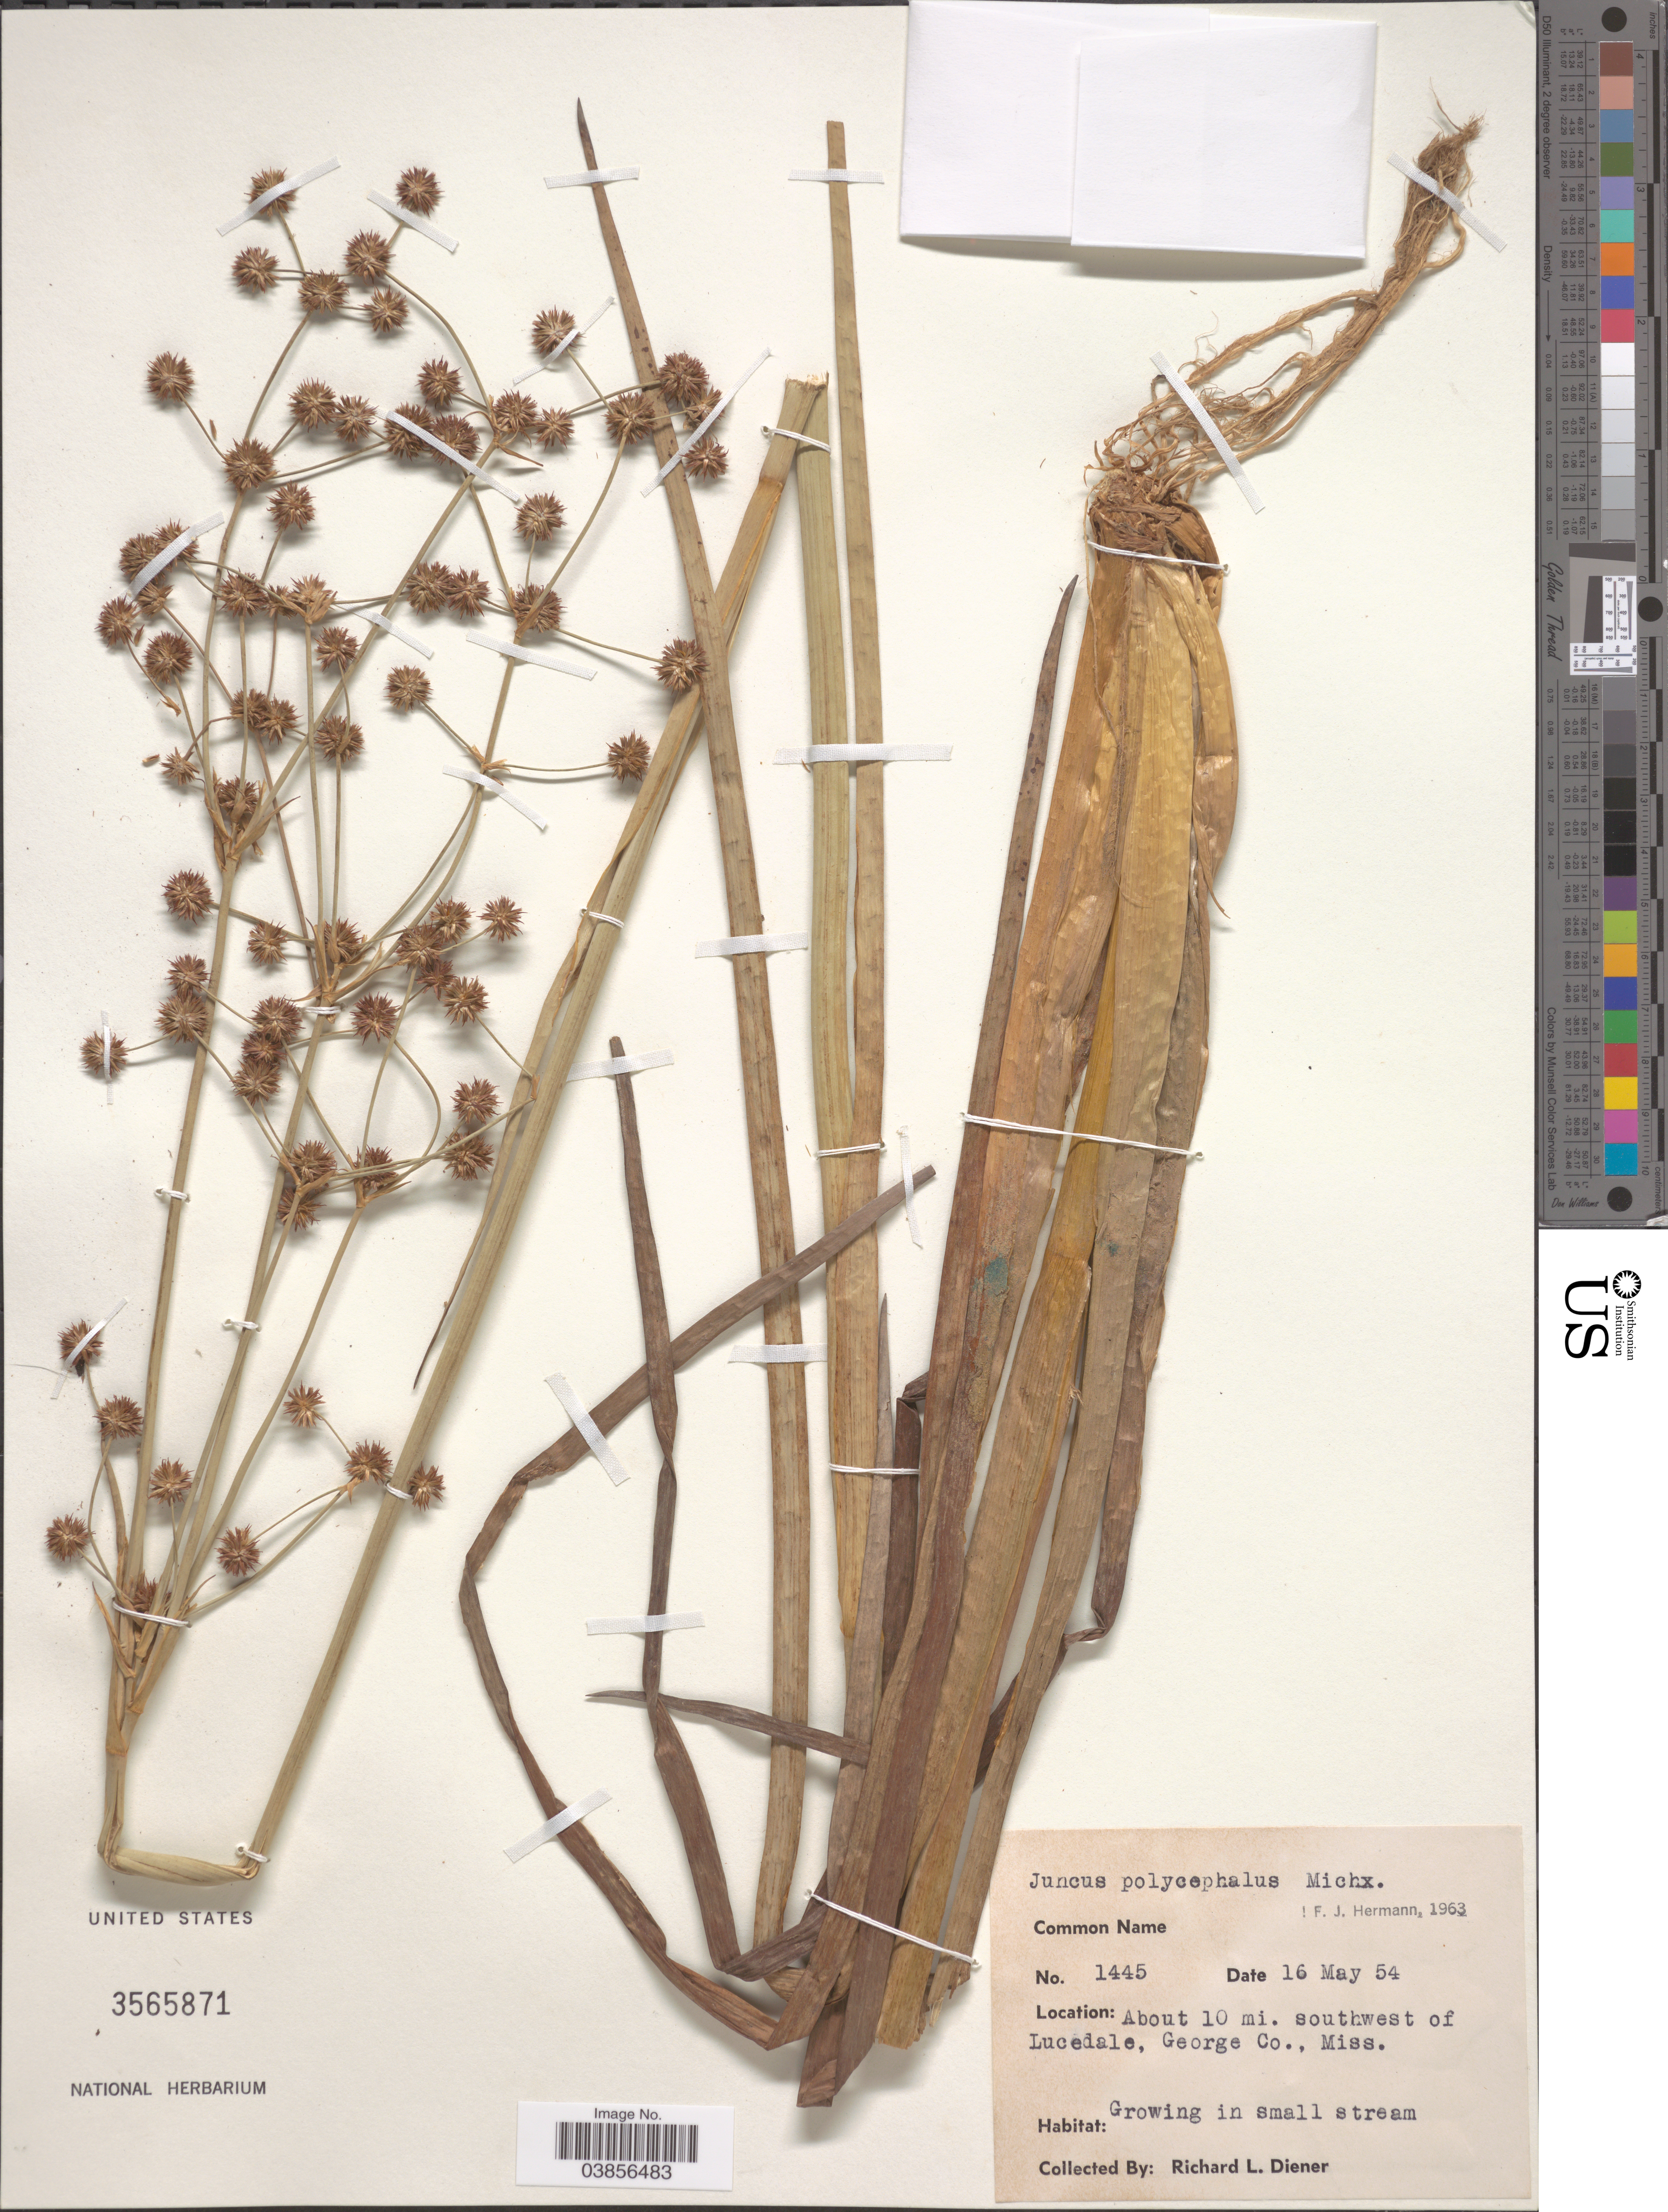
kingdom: Plantae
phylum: Tracheophyta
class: Liliopsida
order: Poales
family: Juncaceae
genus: Juncus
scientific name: Juncus polycephalus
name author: Michx.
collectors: R. Diener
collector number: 1445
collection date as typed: Transcribed d/m/y: 16/5/54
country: United States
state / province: Mississippi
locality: About 10 mi. southwest of Lucedale, George Co.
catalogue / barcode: US 3565871